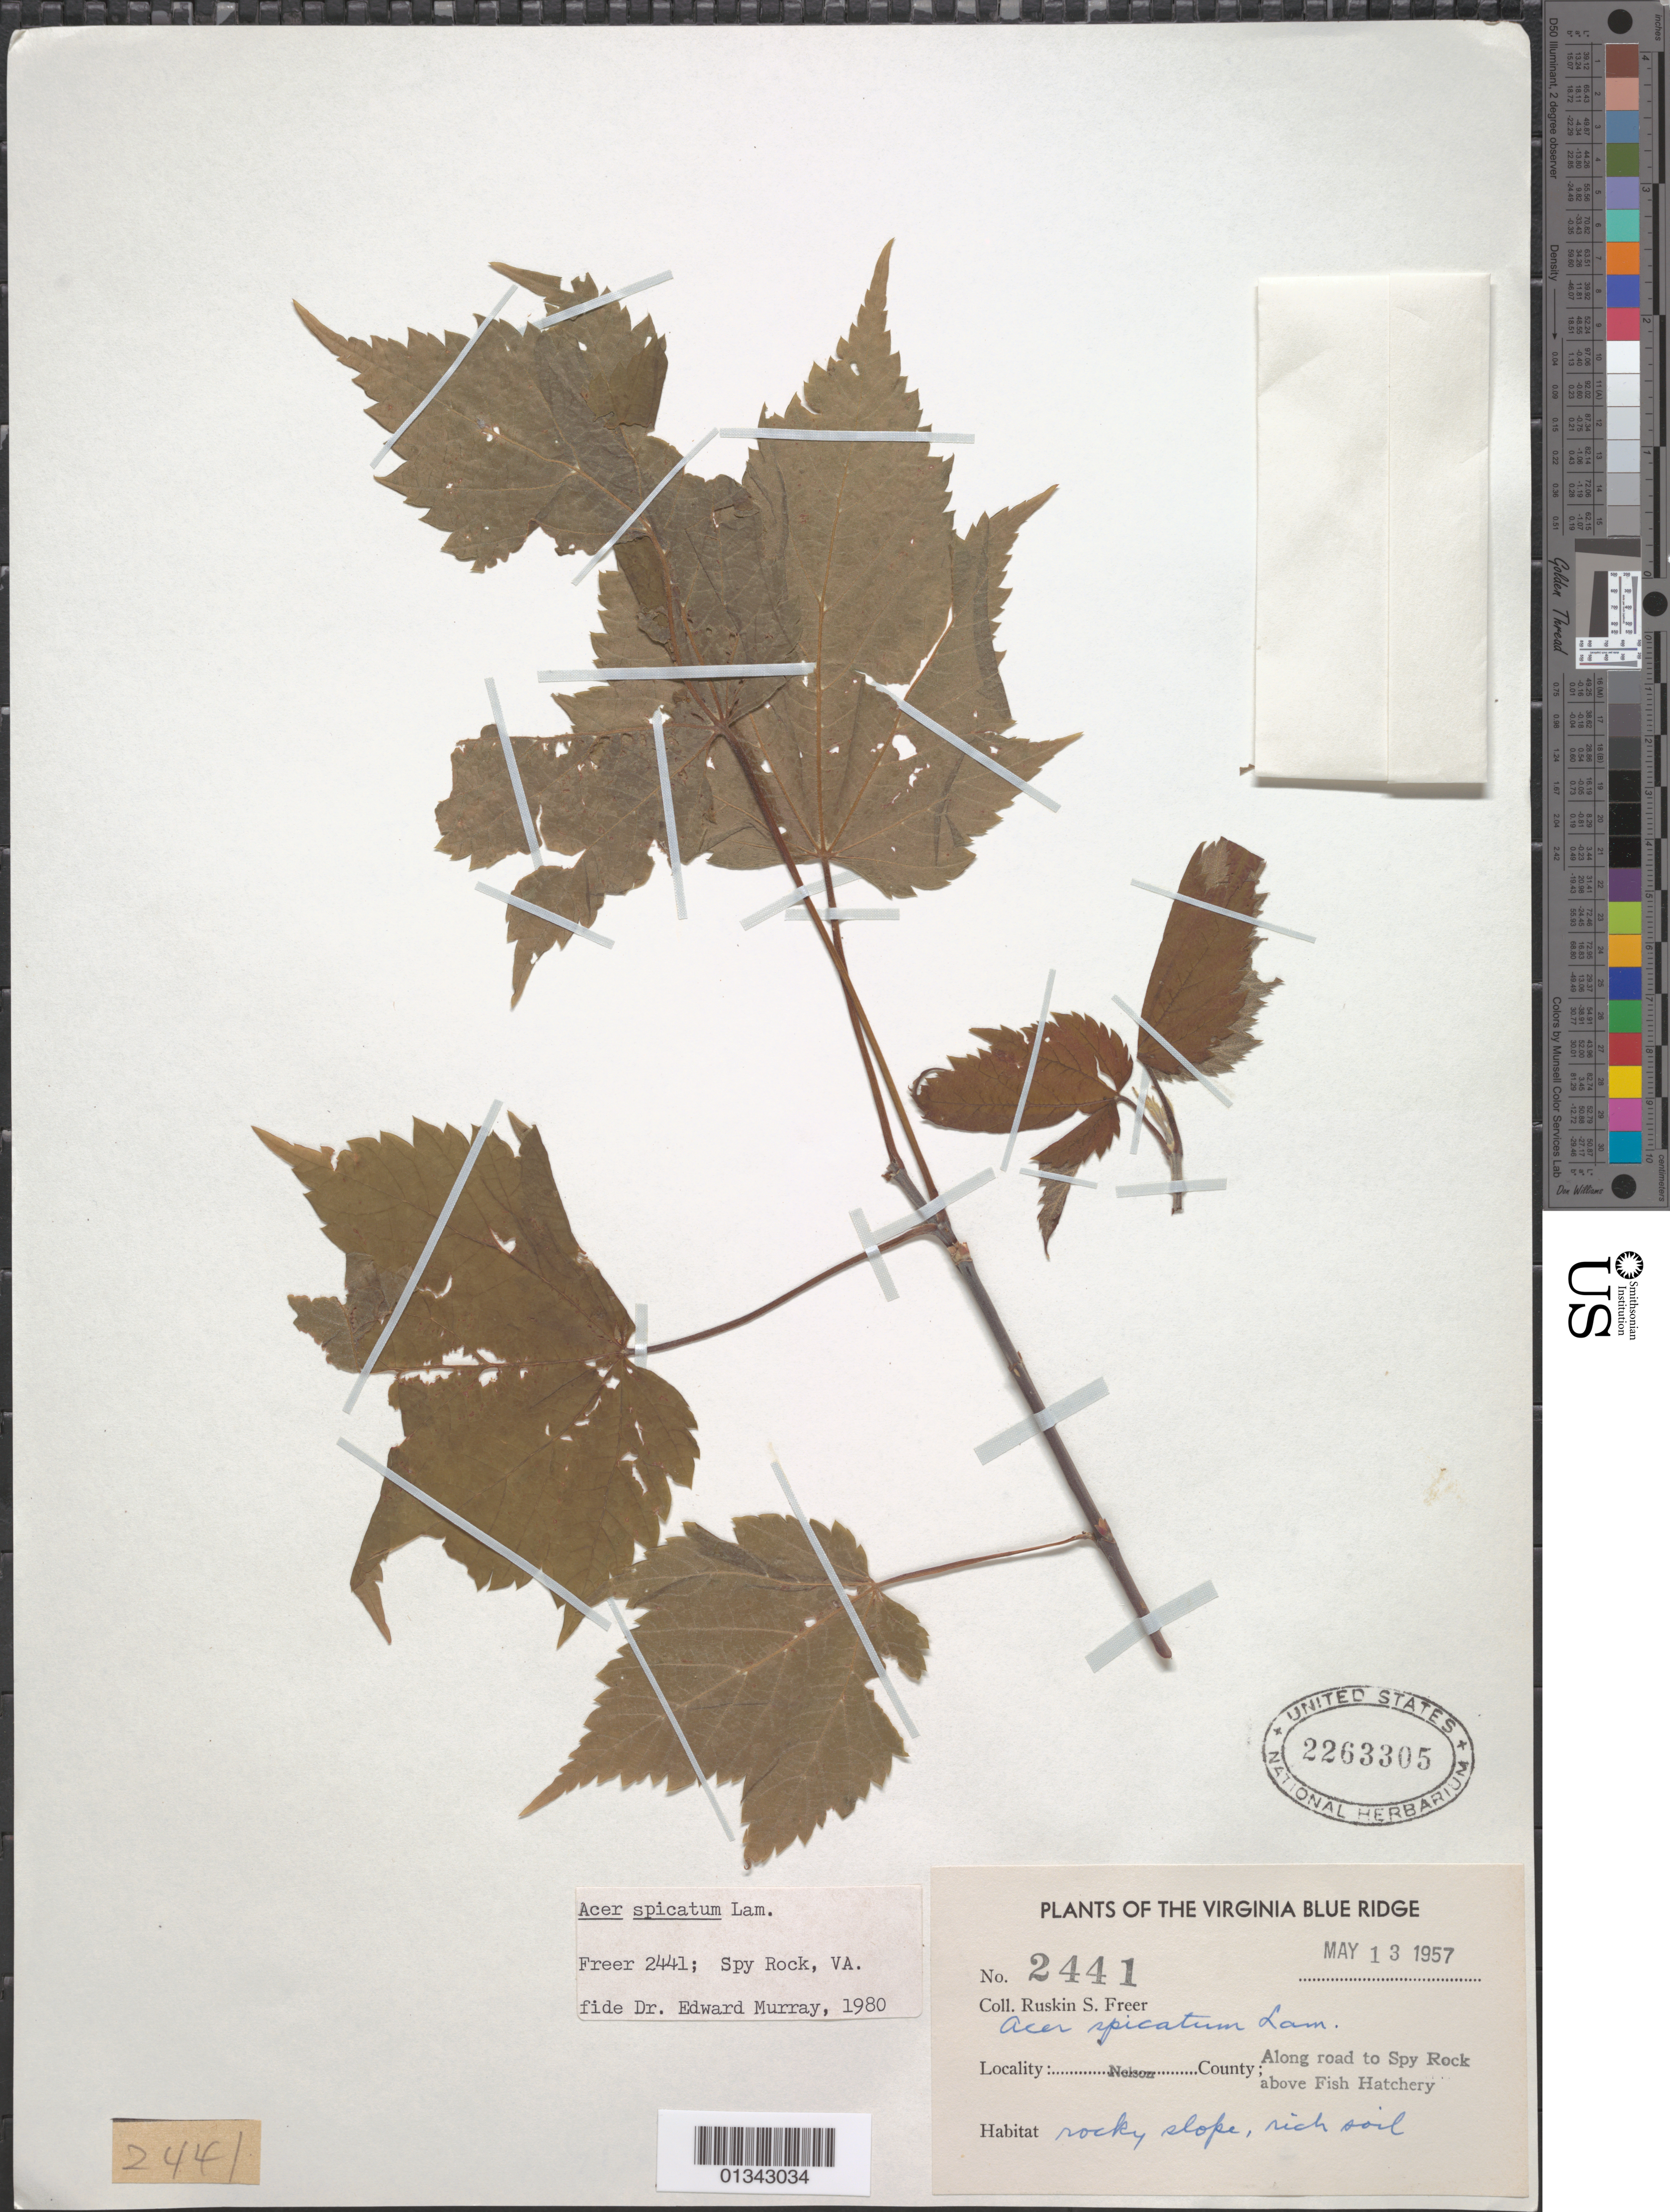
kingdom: Plantae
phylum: Tracheophyta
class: Magnoliopsida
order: Sapindales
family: Sapindaceae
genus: Acer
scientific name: Acer spicatum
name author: Lam.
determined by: Murray, Edward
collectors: R. Freer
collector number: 2441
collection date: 1957-05-13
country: United States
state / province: Virginia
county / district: Nelson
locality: Nelson County, along road to Spy Rock above Fish Hatchery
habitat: Rocky slope, rich soil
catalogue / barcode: US 2263305